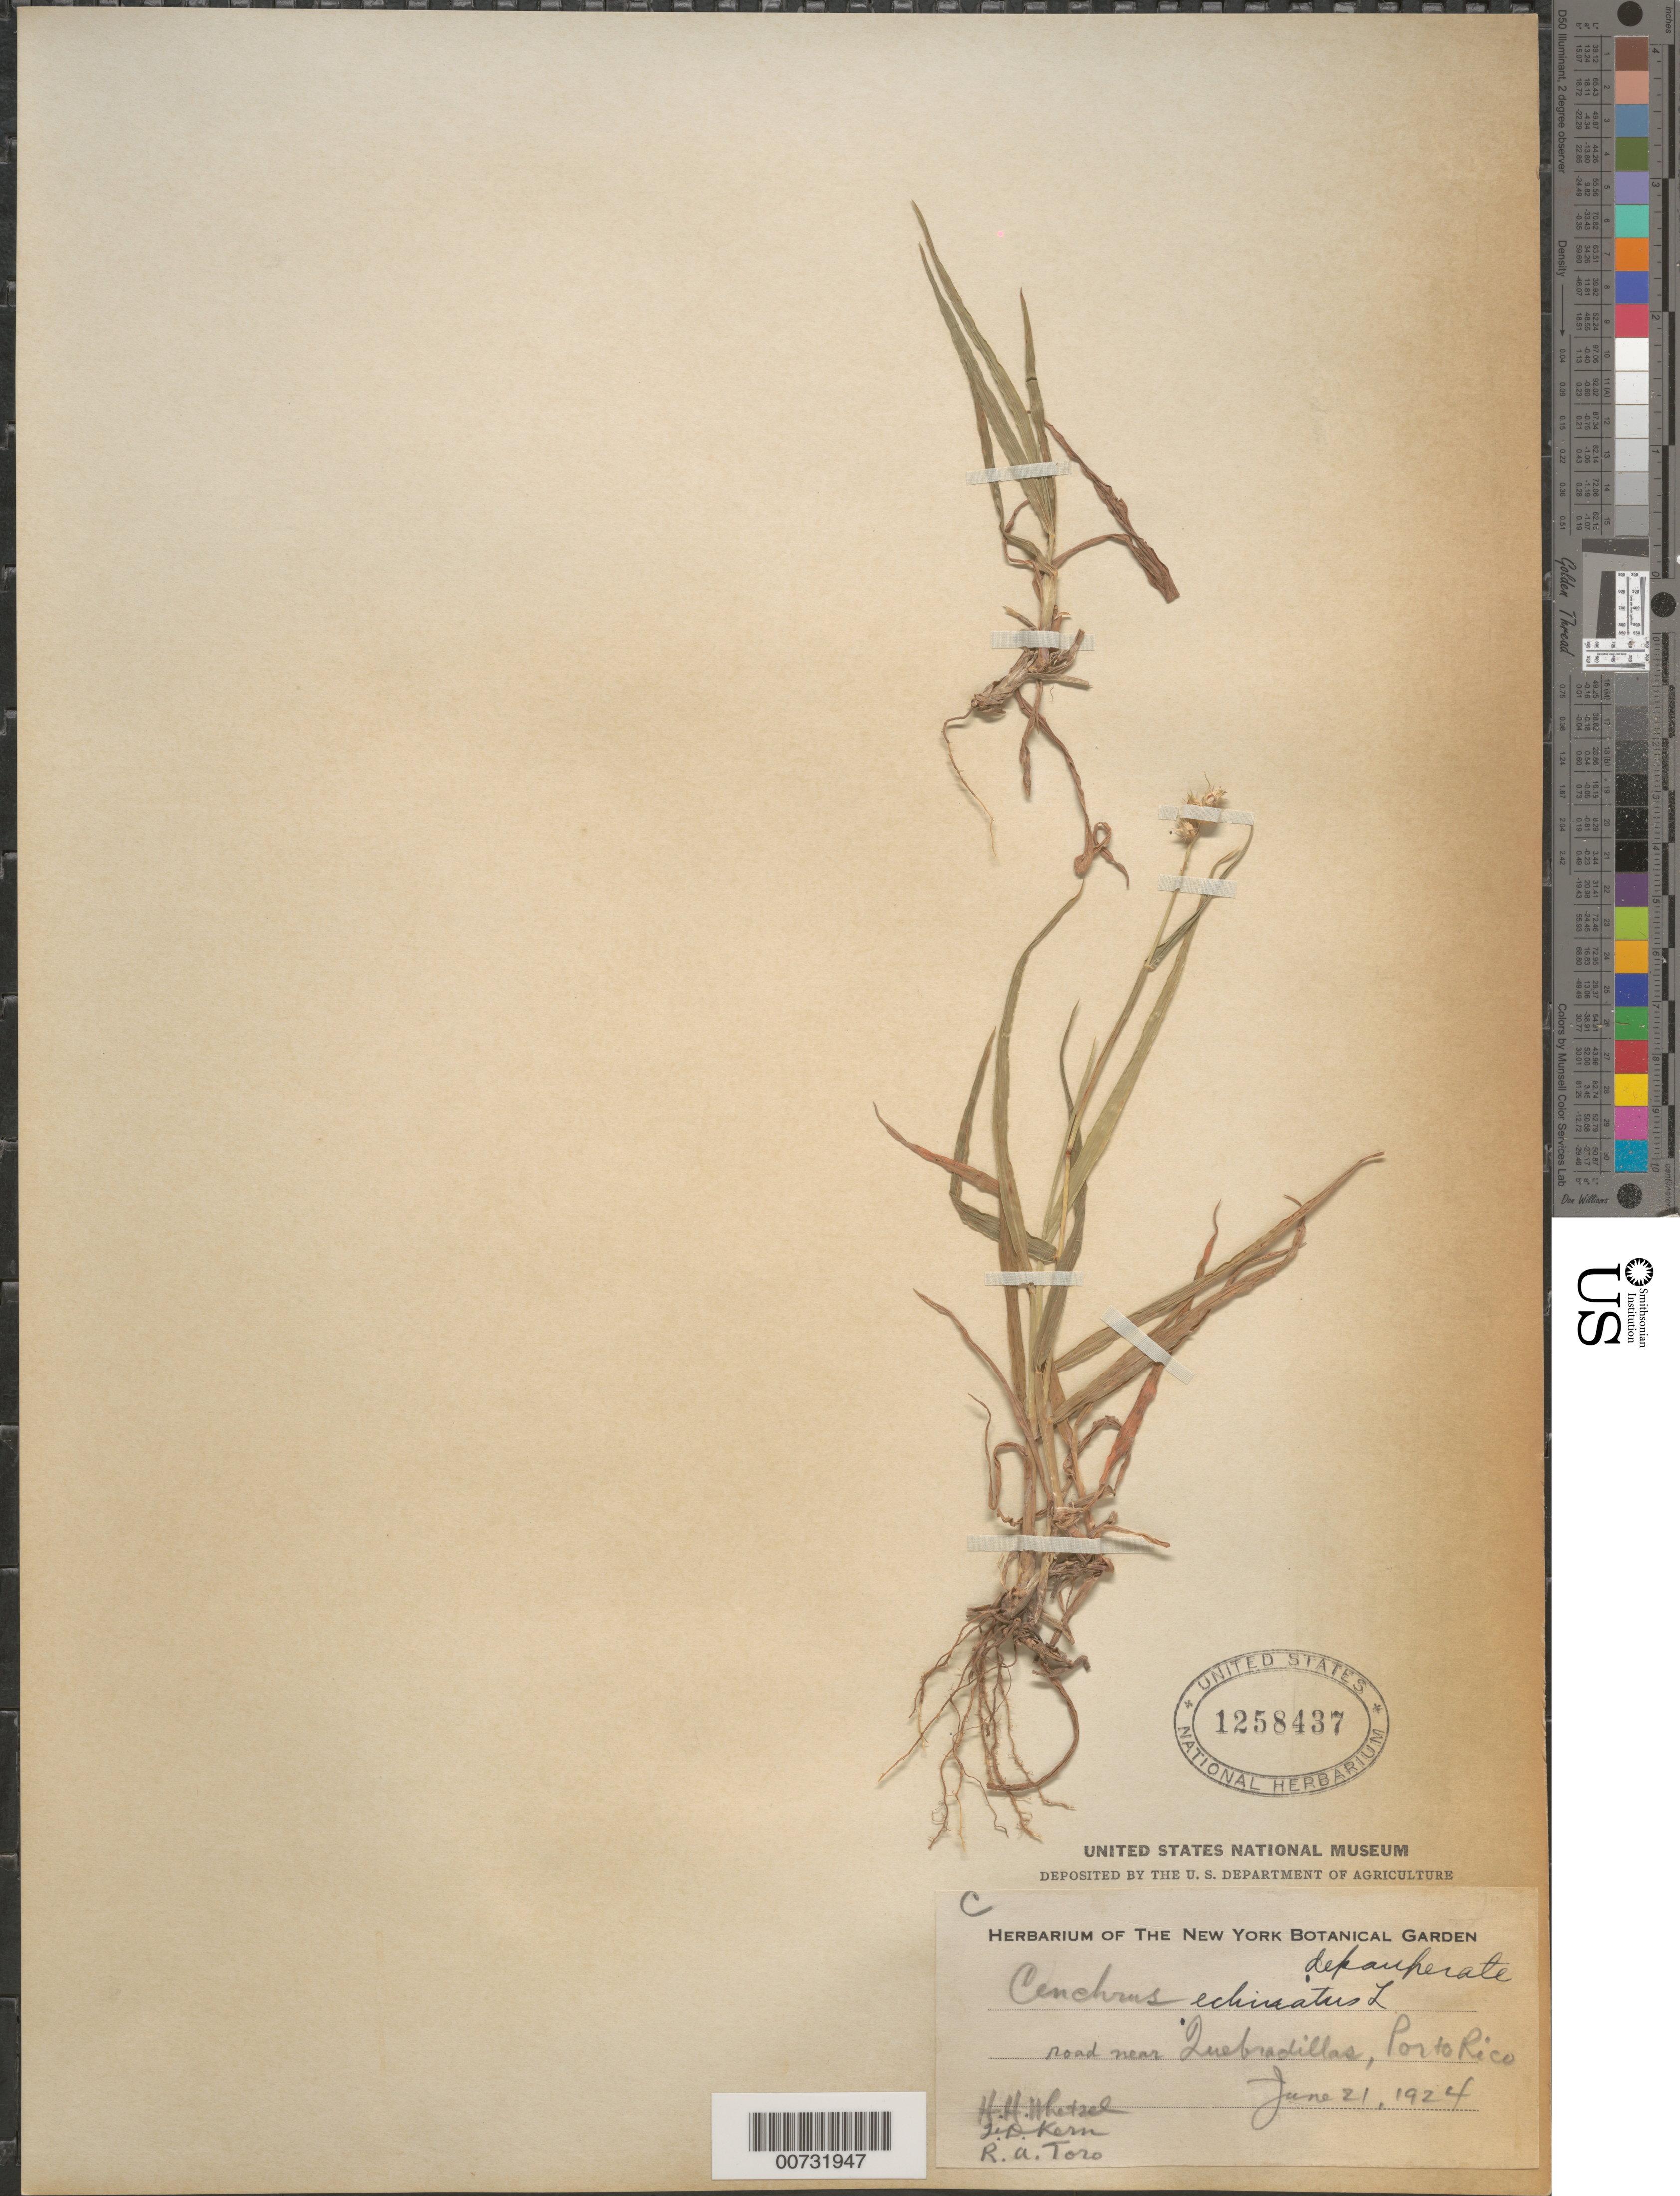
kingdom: Plantae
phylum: Tracheophyta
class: Liliopsida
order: Poales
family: Poaceae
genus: Cenchrus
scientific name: Cenchrus echinatus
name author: L.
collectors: H. Whetzel, J. Kern & R. A. Toro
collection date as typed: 23 Jun 1924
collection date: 1924-06-23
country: Puerto Rico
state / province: Quebradillas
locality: Quebradillas, road near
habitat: Road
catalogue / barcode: US 1258437